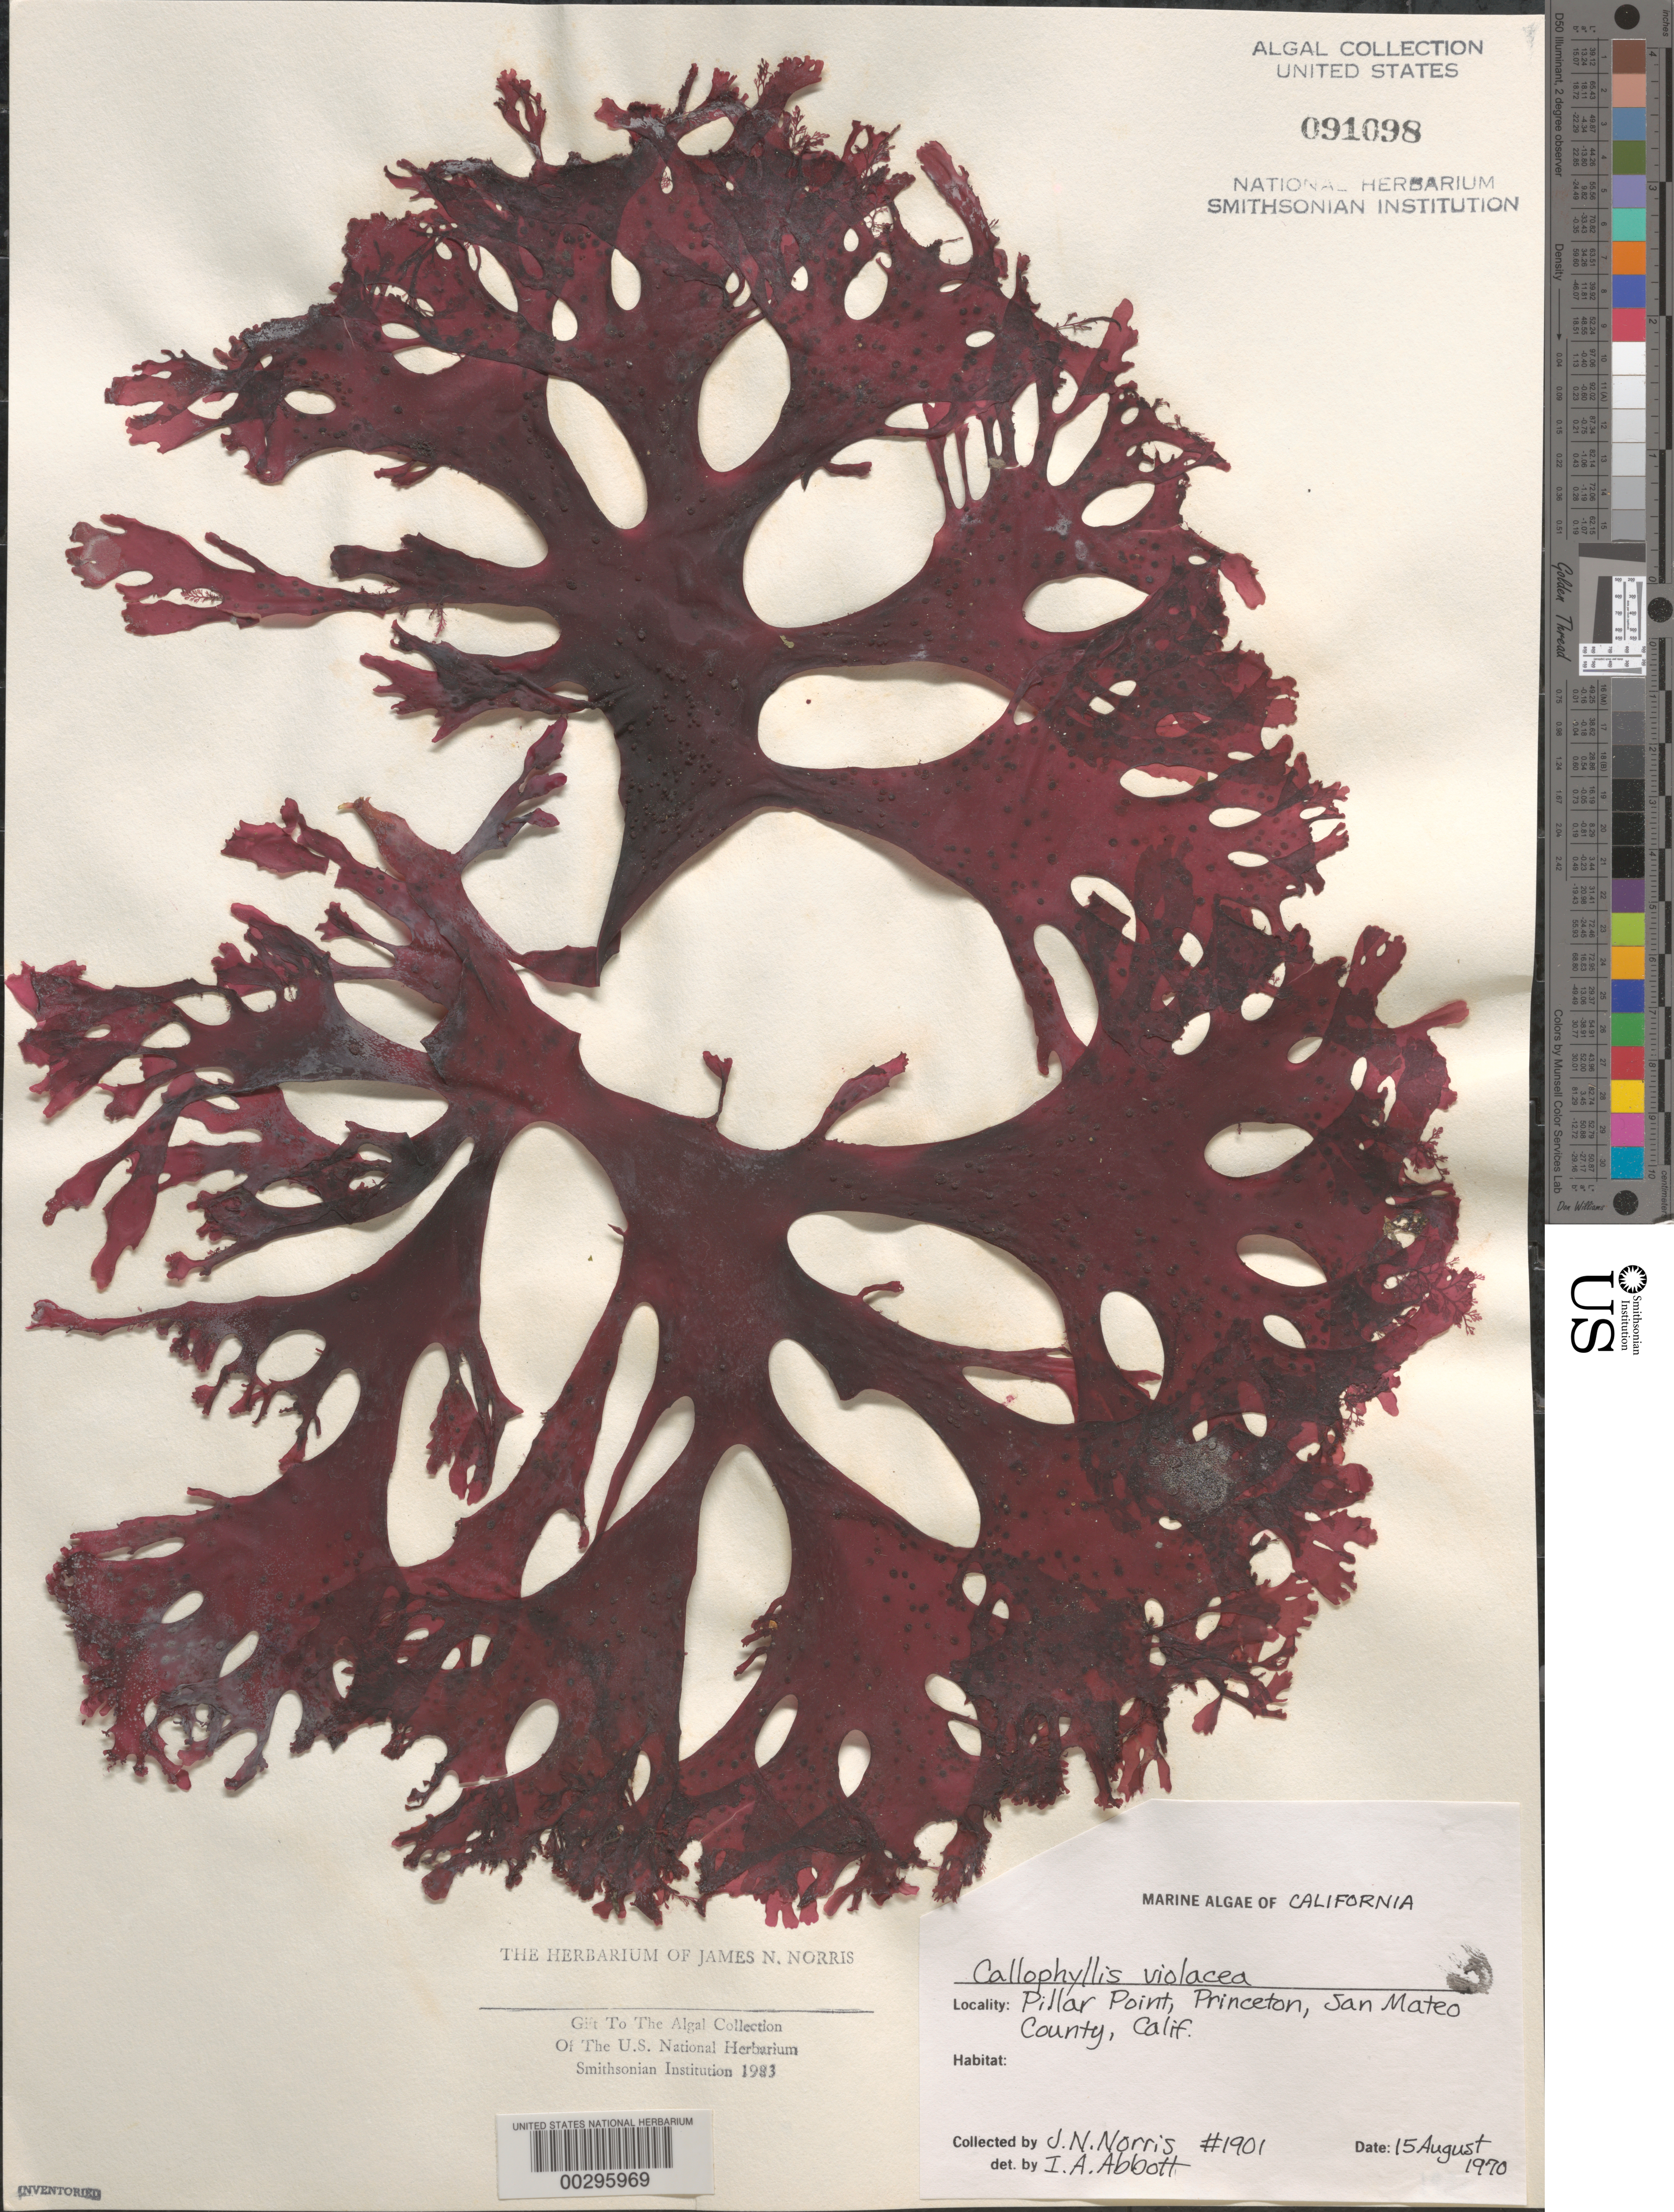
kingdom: Plantae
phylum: Rhodophyta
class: Florideophyceae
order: Gigartinales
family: Kallymeniaceae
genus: Callophyllis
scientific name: Callophyllis violacea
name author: J. Agardh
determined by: Abbott, Isabella A.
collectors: J. N. Norris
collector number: JN-1901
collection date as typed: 15 Aug 1970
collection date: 1970-08-15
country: United States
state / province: California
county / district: San Mateo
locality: Pillar Point, Princeton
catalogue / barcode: US 91098